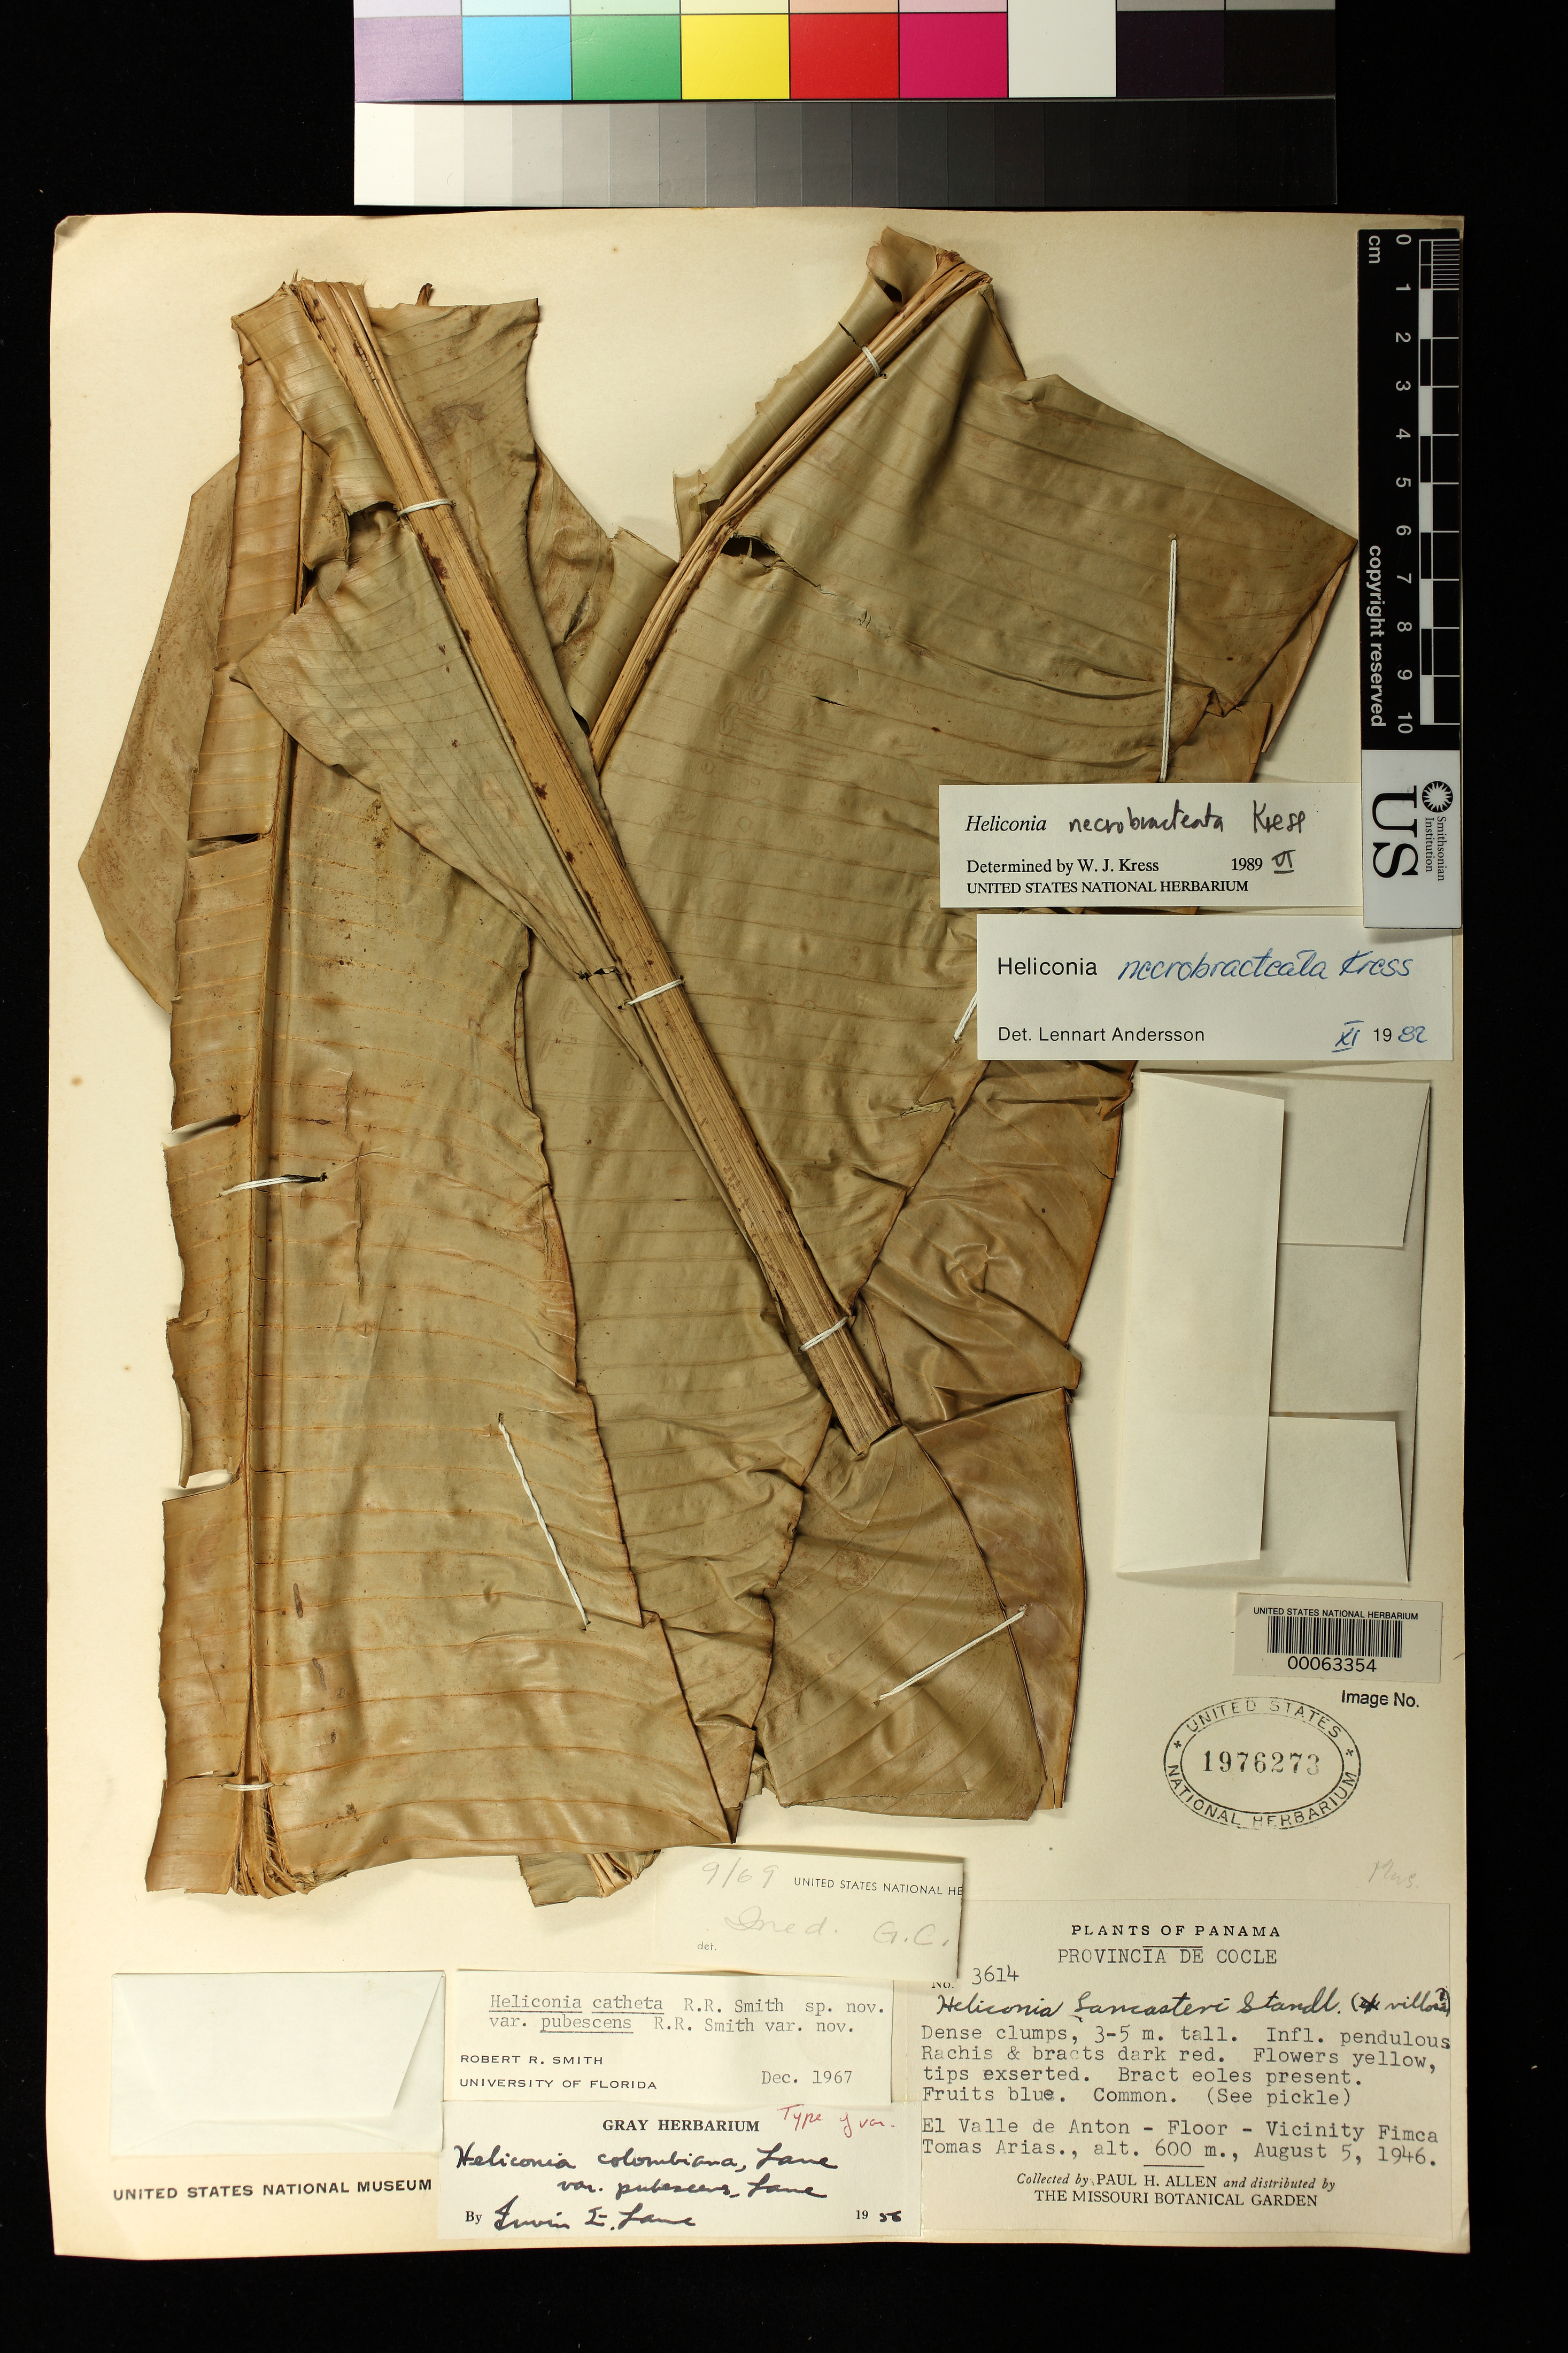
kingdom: Plantae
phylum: Tracheophyta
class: Liliopsida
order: Zingiberales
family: Heliconiaceae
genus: Heliconia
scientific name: Heliconia necrobracteata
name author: W.J. Kress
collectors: P. H. Allen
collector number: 3614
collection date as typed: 05 Aug 1946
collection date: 1946-08-05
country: Panama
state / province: Coclé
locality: El Valle De Anton, floor, vicinity Finca Tomas Arias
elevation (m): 600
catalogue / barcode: US 1976273